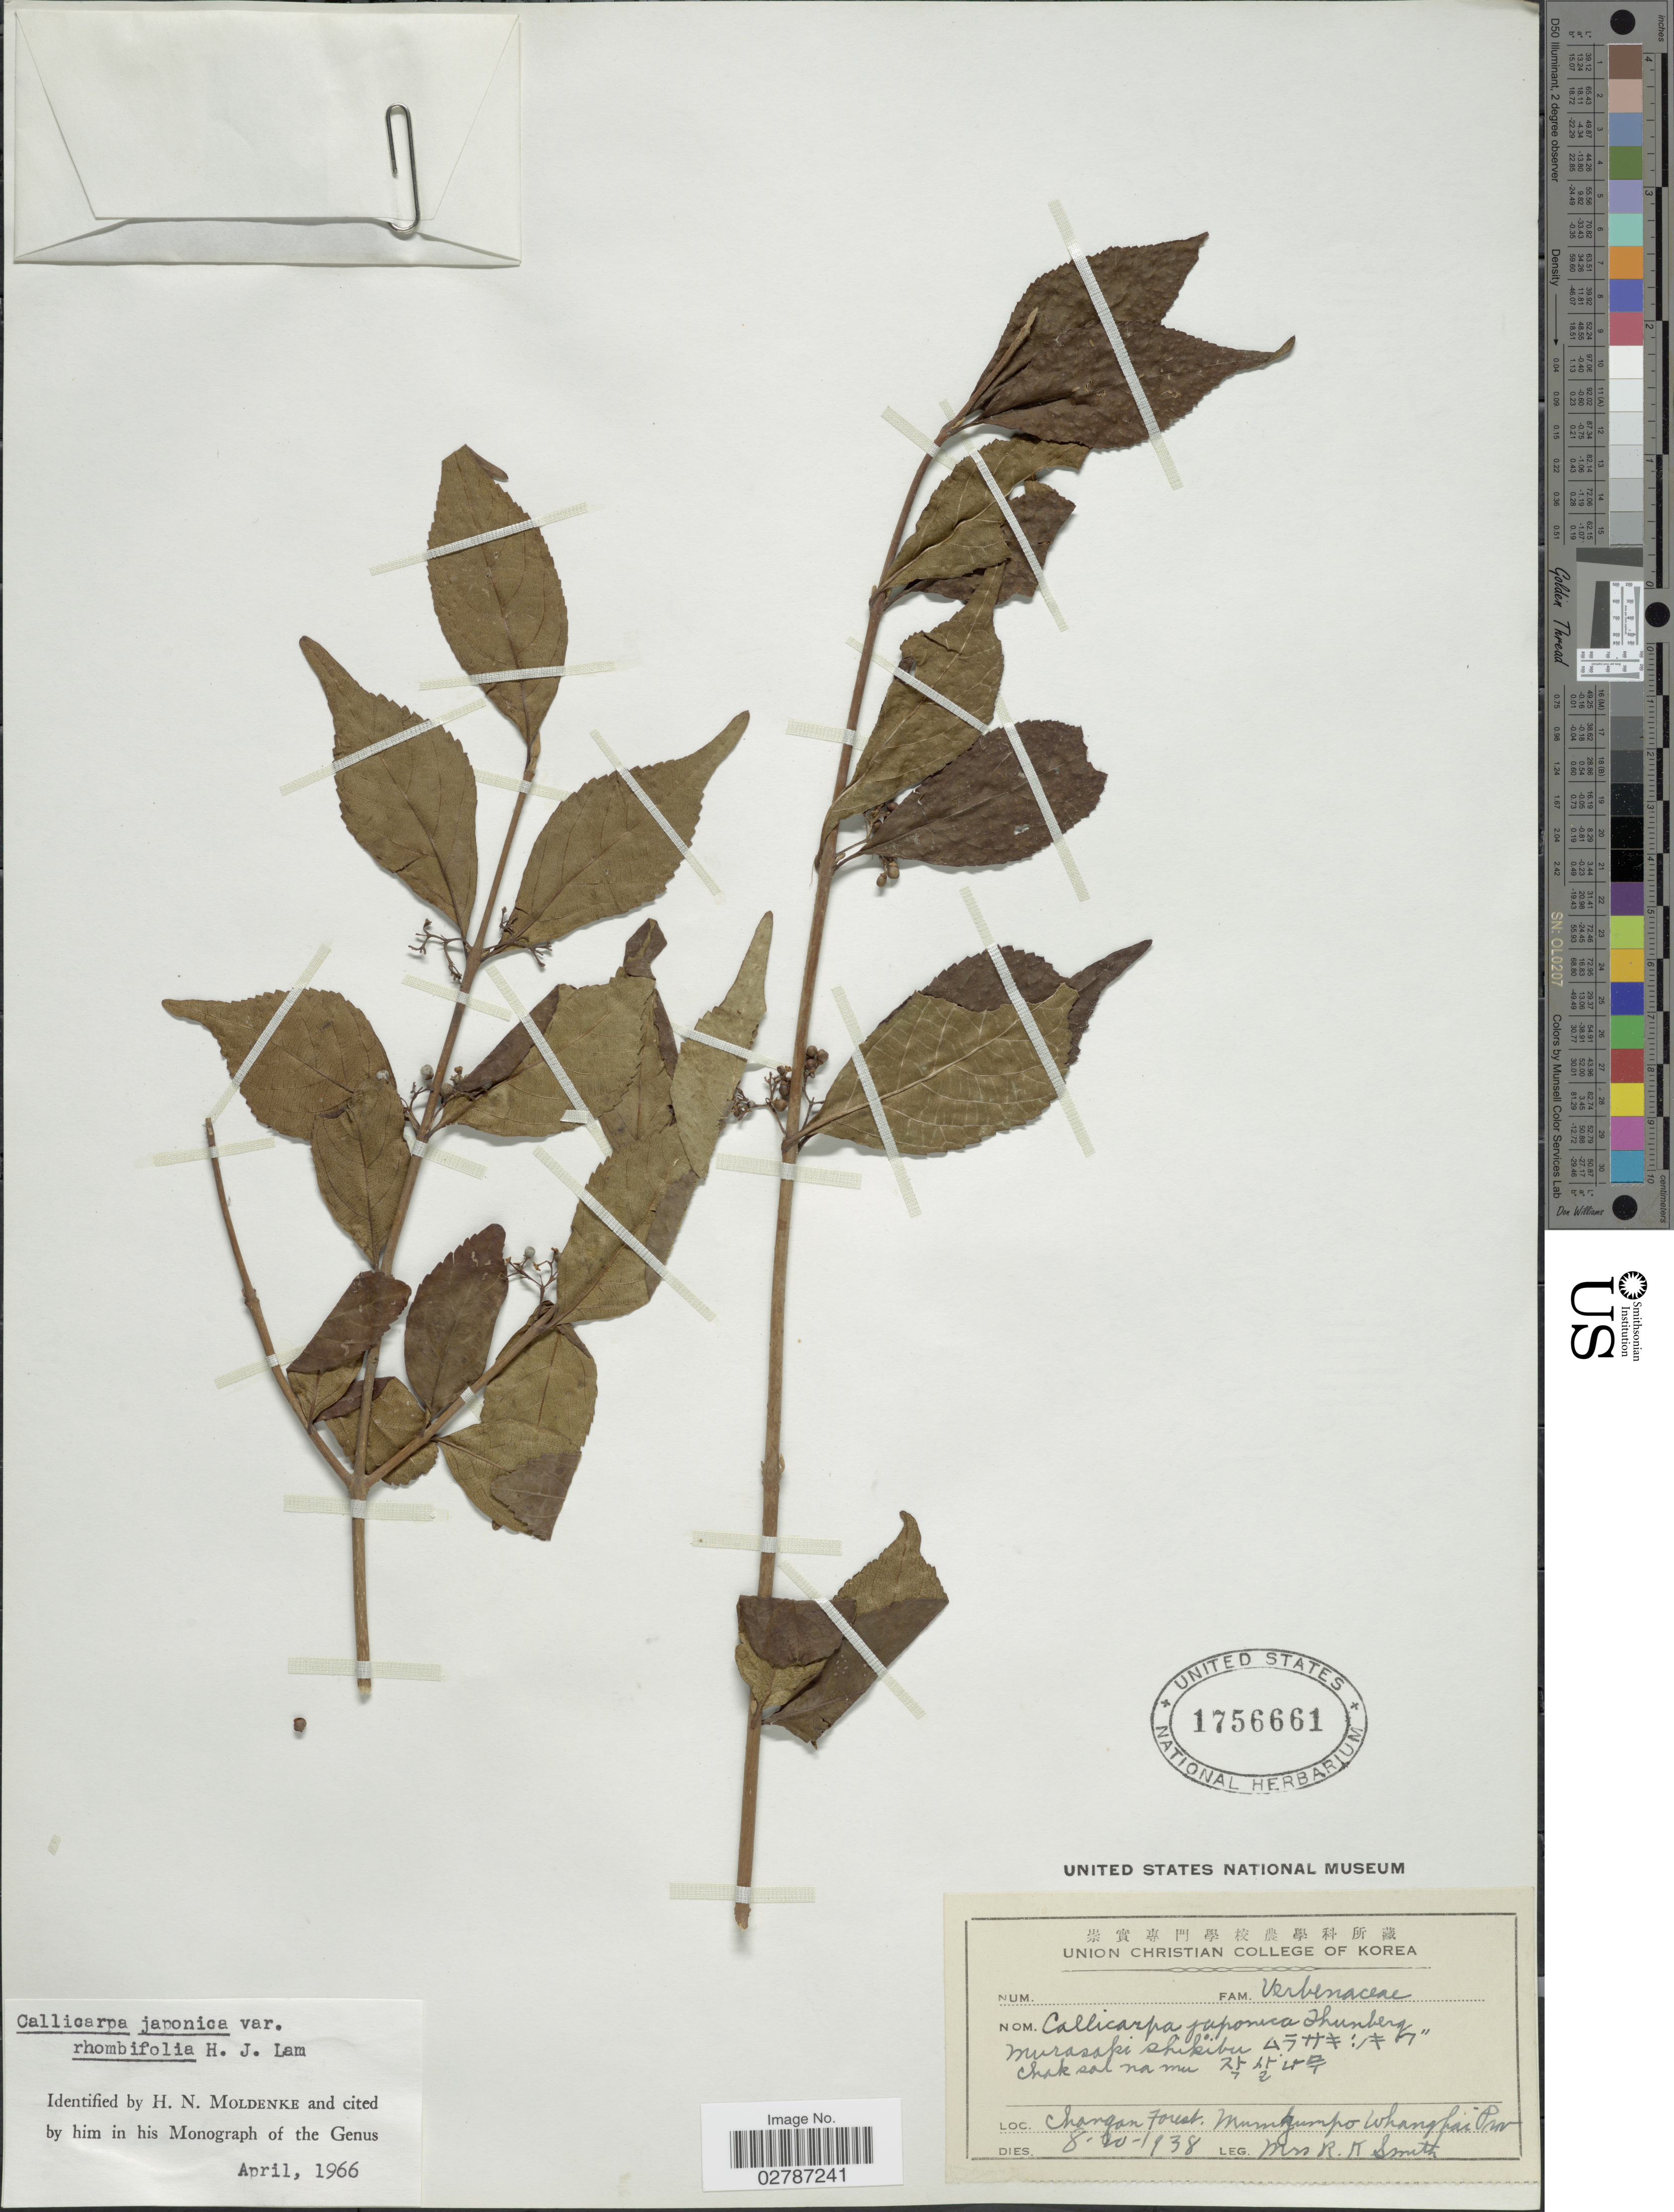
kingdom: Plantae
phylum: Tracheophyta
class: Magnoliopsida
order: Lamiales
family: Lamiaceae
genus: Callicarpa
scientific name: Callicarpa japonica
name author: Thunb.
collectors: Mrs. R. K. Smith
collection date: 1938-08-20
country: North Korea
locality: Changan Forest. Mumgumpo Whanghai Prov.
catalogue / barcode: US 1756661